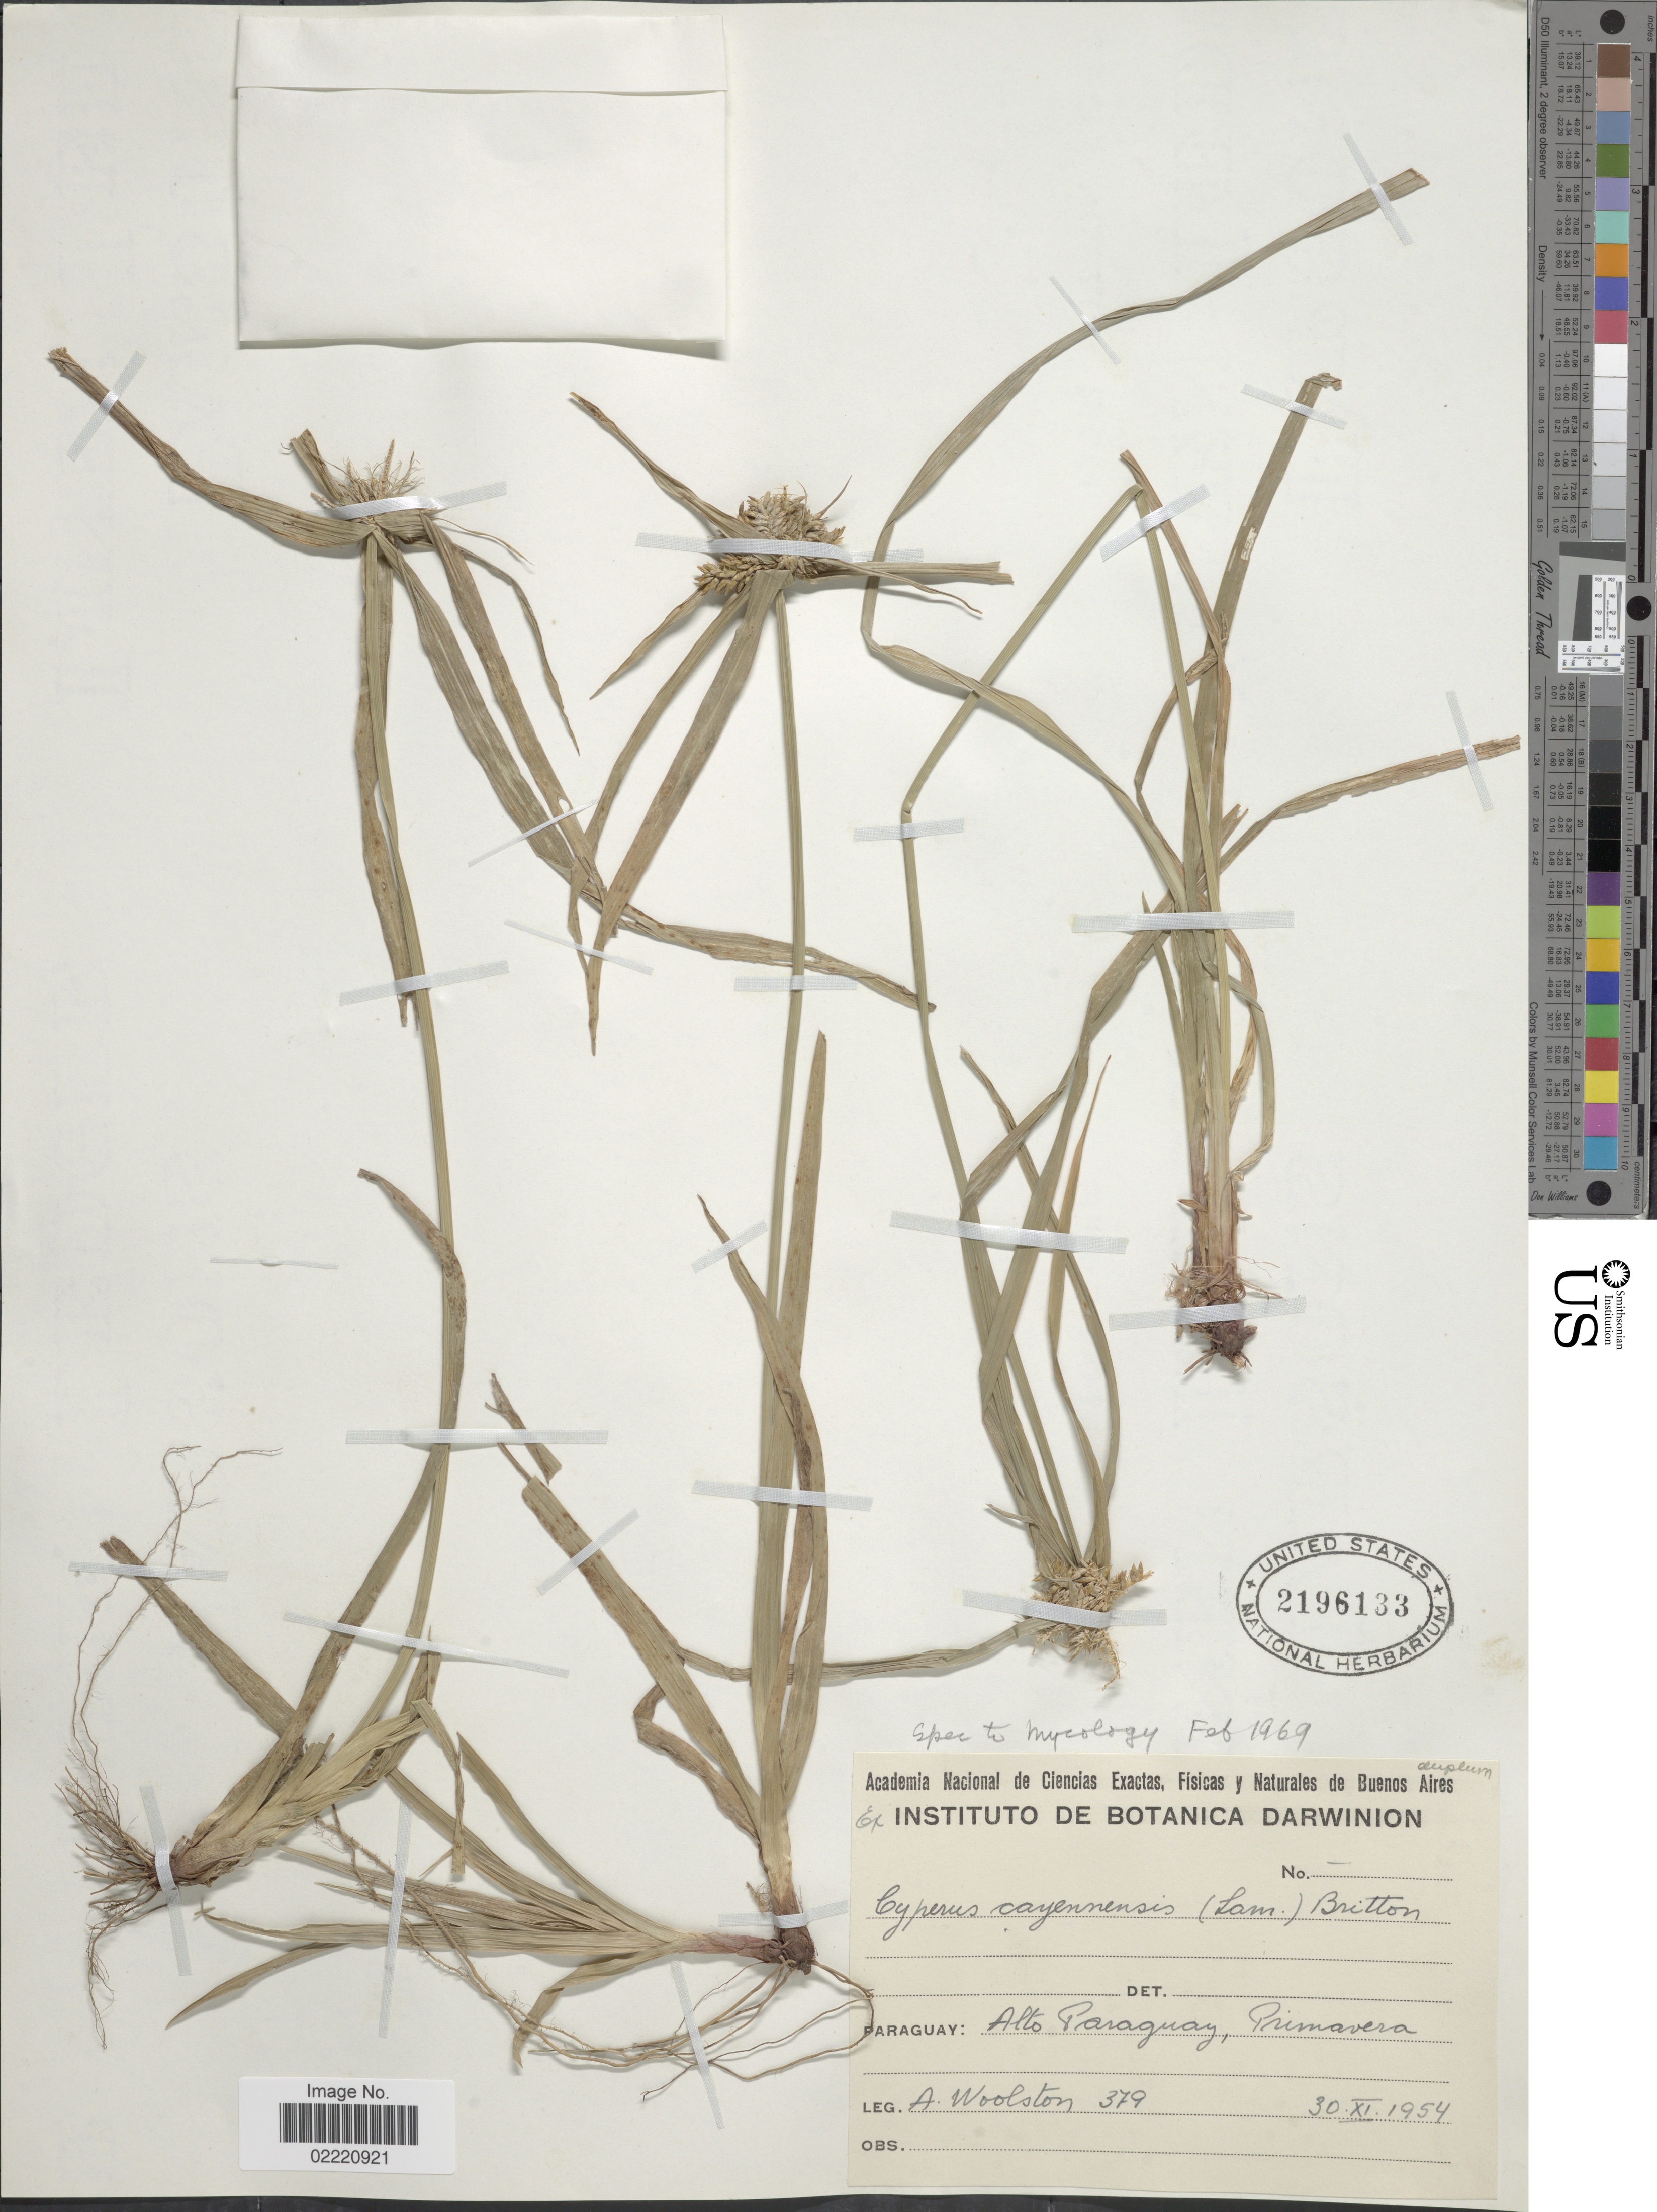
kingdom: Plantae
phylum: Tracheophyta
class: Liliopsida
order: Poales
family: Cyperaceae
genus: Cyperus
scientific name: Cyperus aggregatus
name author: (Willd.) Endl.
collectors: A. L. Woolston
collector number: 379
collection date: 1954-11-30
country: Paraguay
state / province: Alto Paraguay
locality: Primavera.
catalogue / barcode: US 2196133